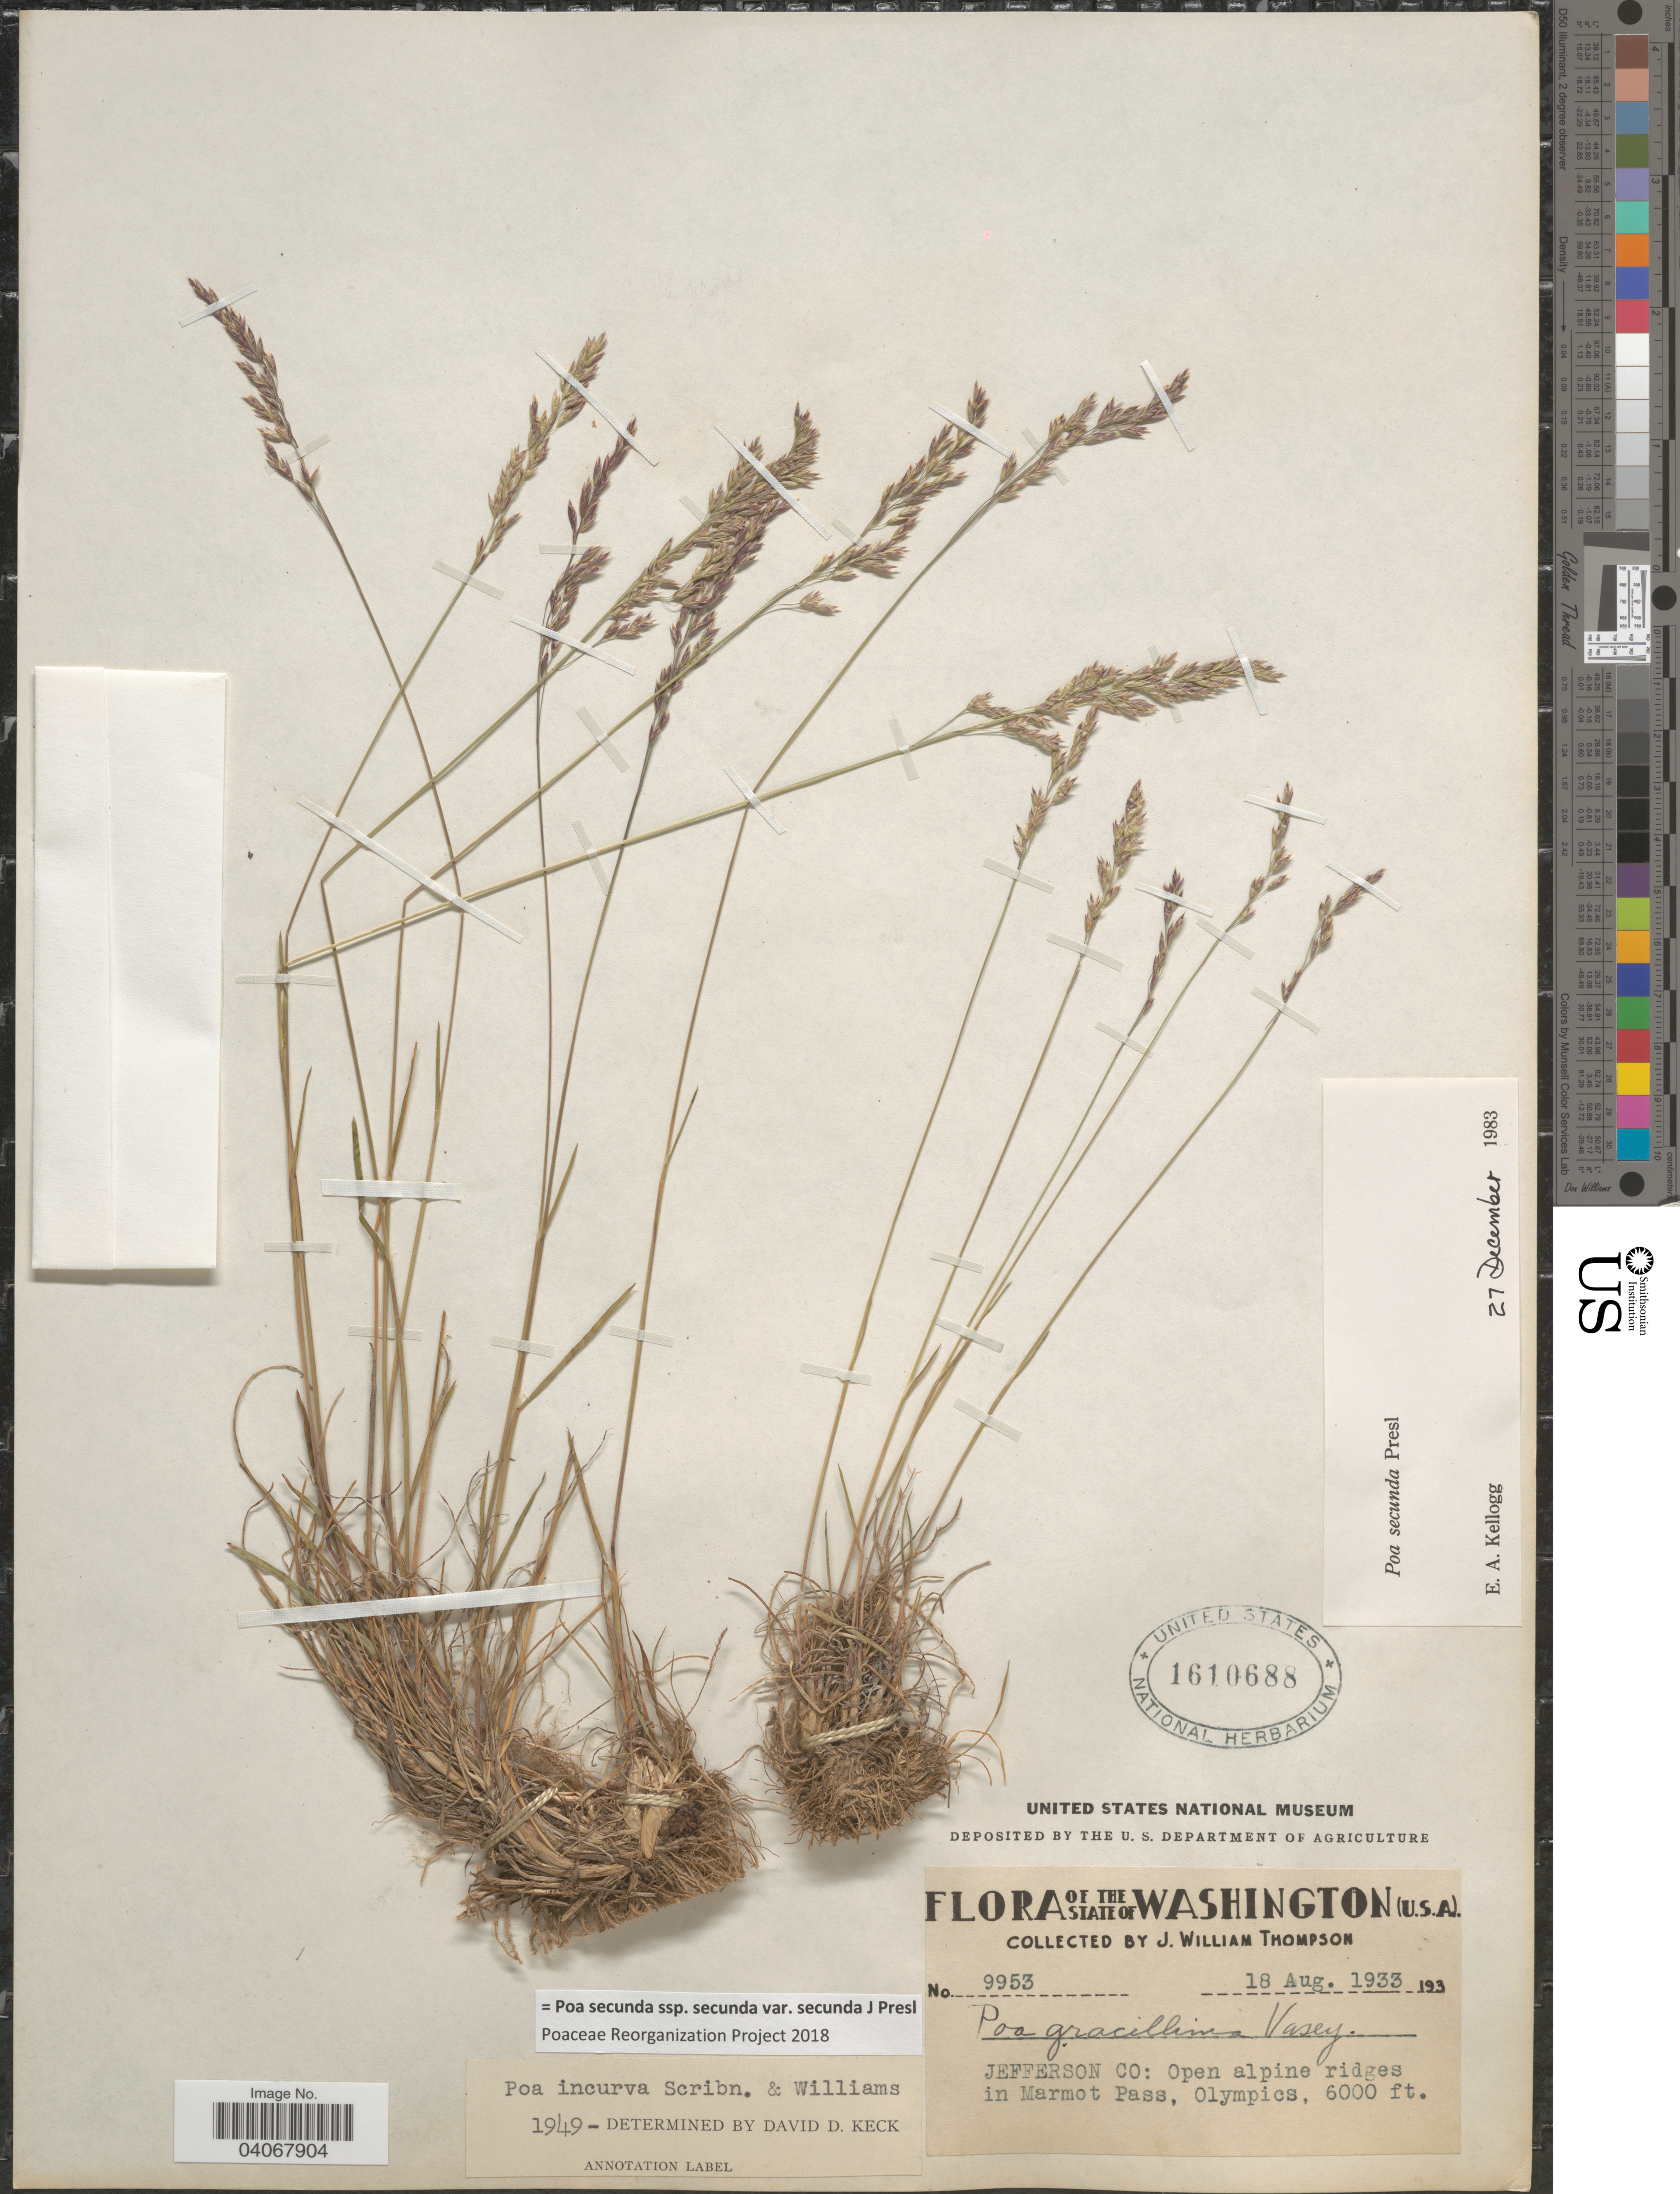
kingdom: Plantae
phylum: Tracheophyta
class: Liliopsida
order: Poales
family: Poaceae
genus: Poa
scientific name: Poa secunda subsp. secunda var. secunda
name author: J. Presl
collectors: J. W. Thompson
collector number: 9953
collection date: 1933-08-18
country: United States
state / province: Washington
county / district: Jefferson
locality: Jefferson Co: Open alpine ridges in Marmot Pass, Olympics.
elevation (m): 1829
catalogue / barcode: US 1610688